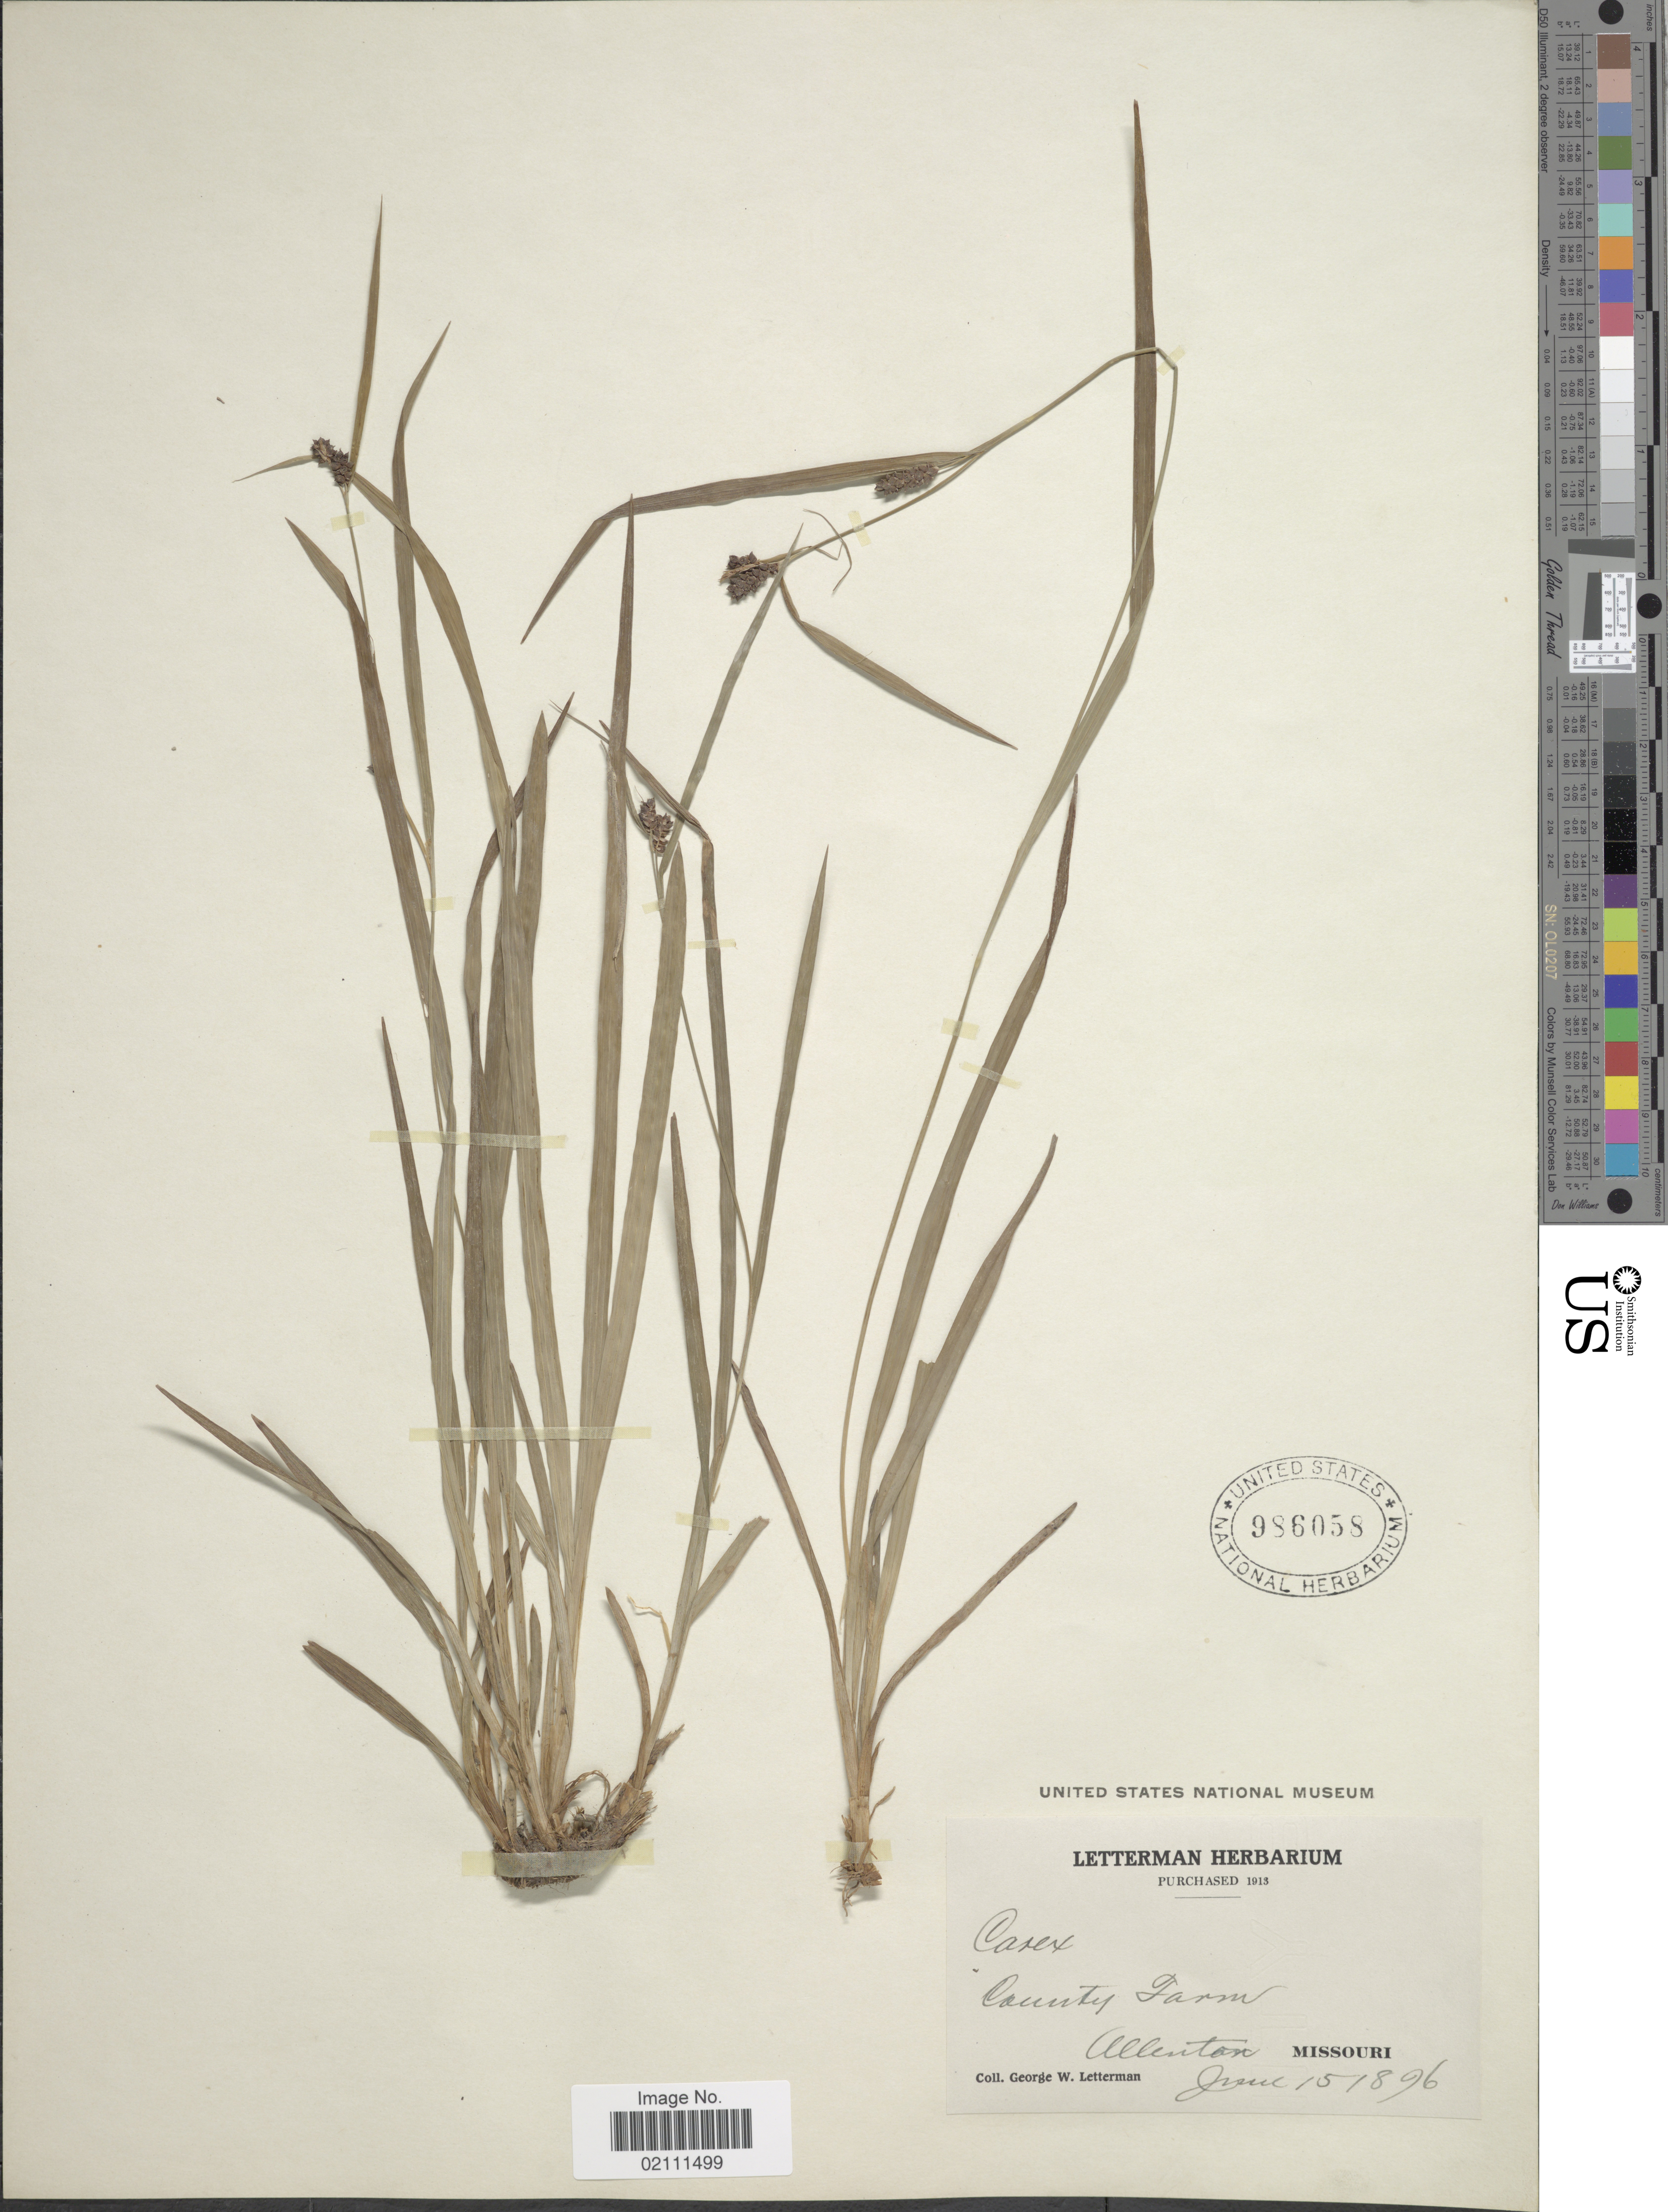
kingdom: Plantae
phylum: Tracheophyta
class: Liliopsida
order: Poales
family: Cyperaceae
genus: Carex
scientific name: Carex granularis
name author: Muhl. ex Willd.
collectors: G. W. Letterman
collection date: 1896-06-15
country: United States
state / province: Missouri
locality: County Farm, Allenton.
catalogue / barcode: US 986058